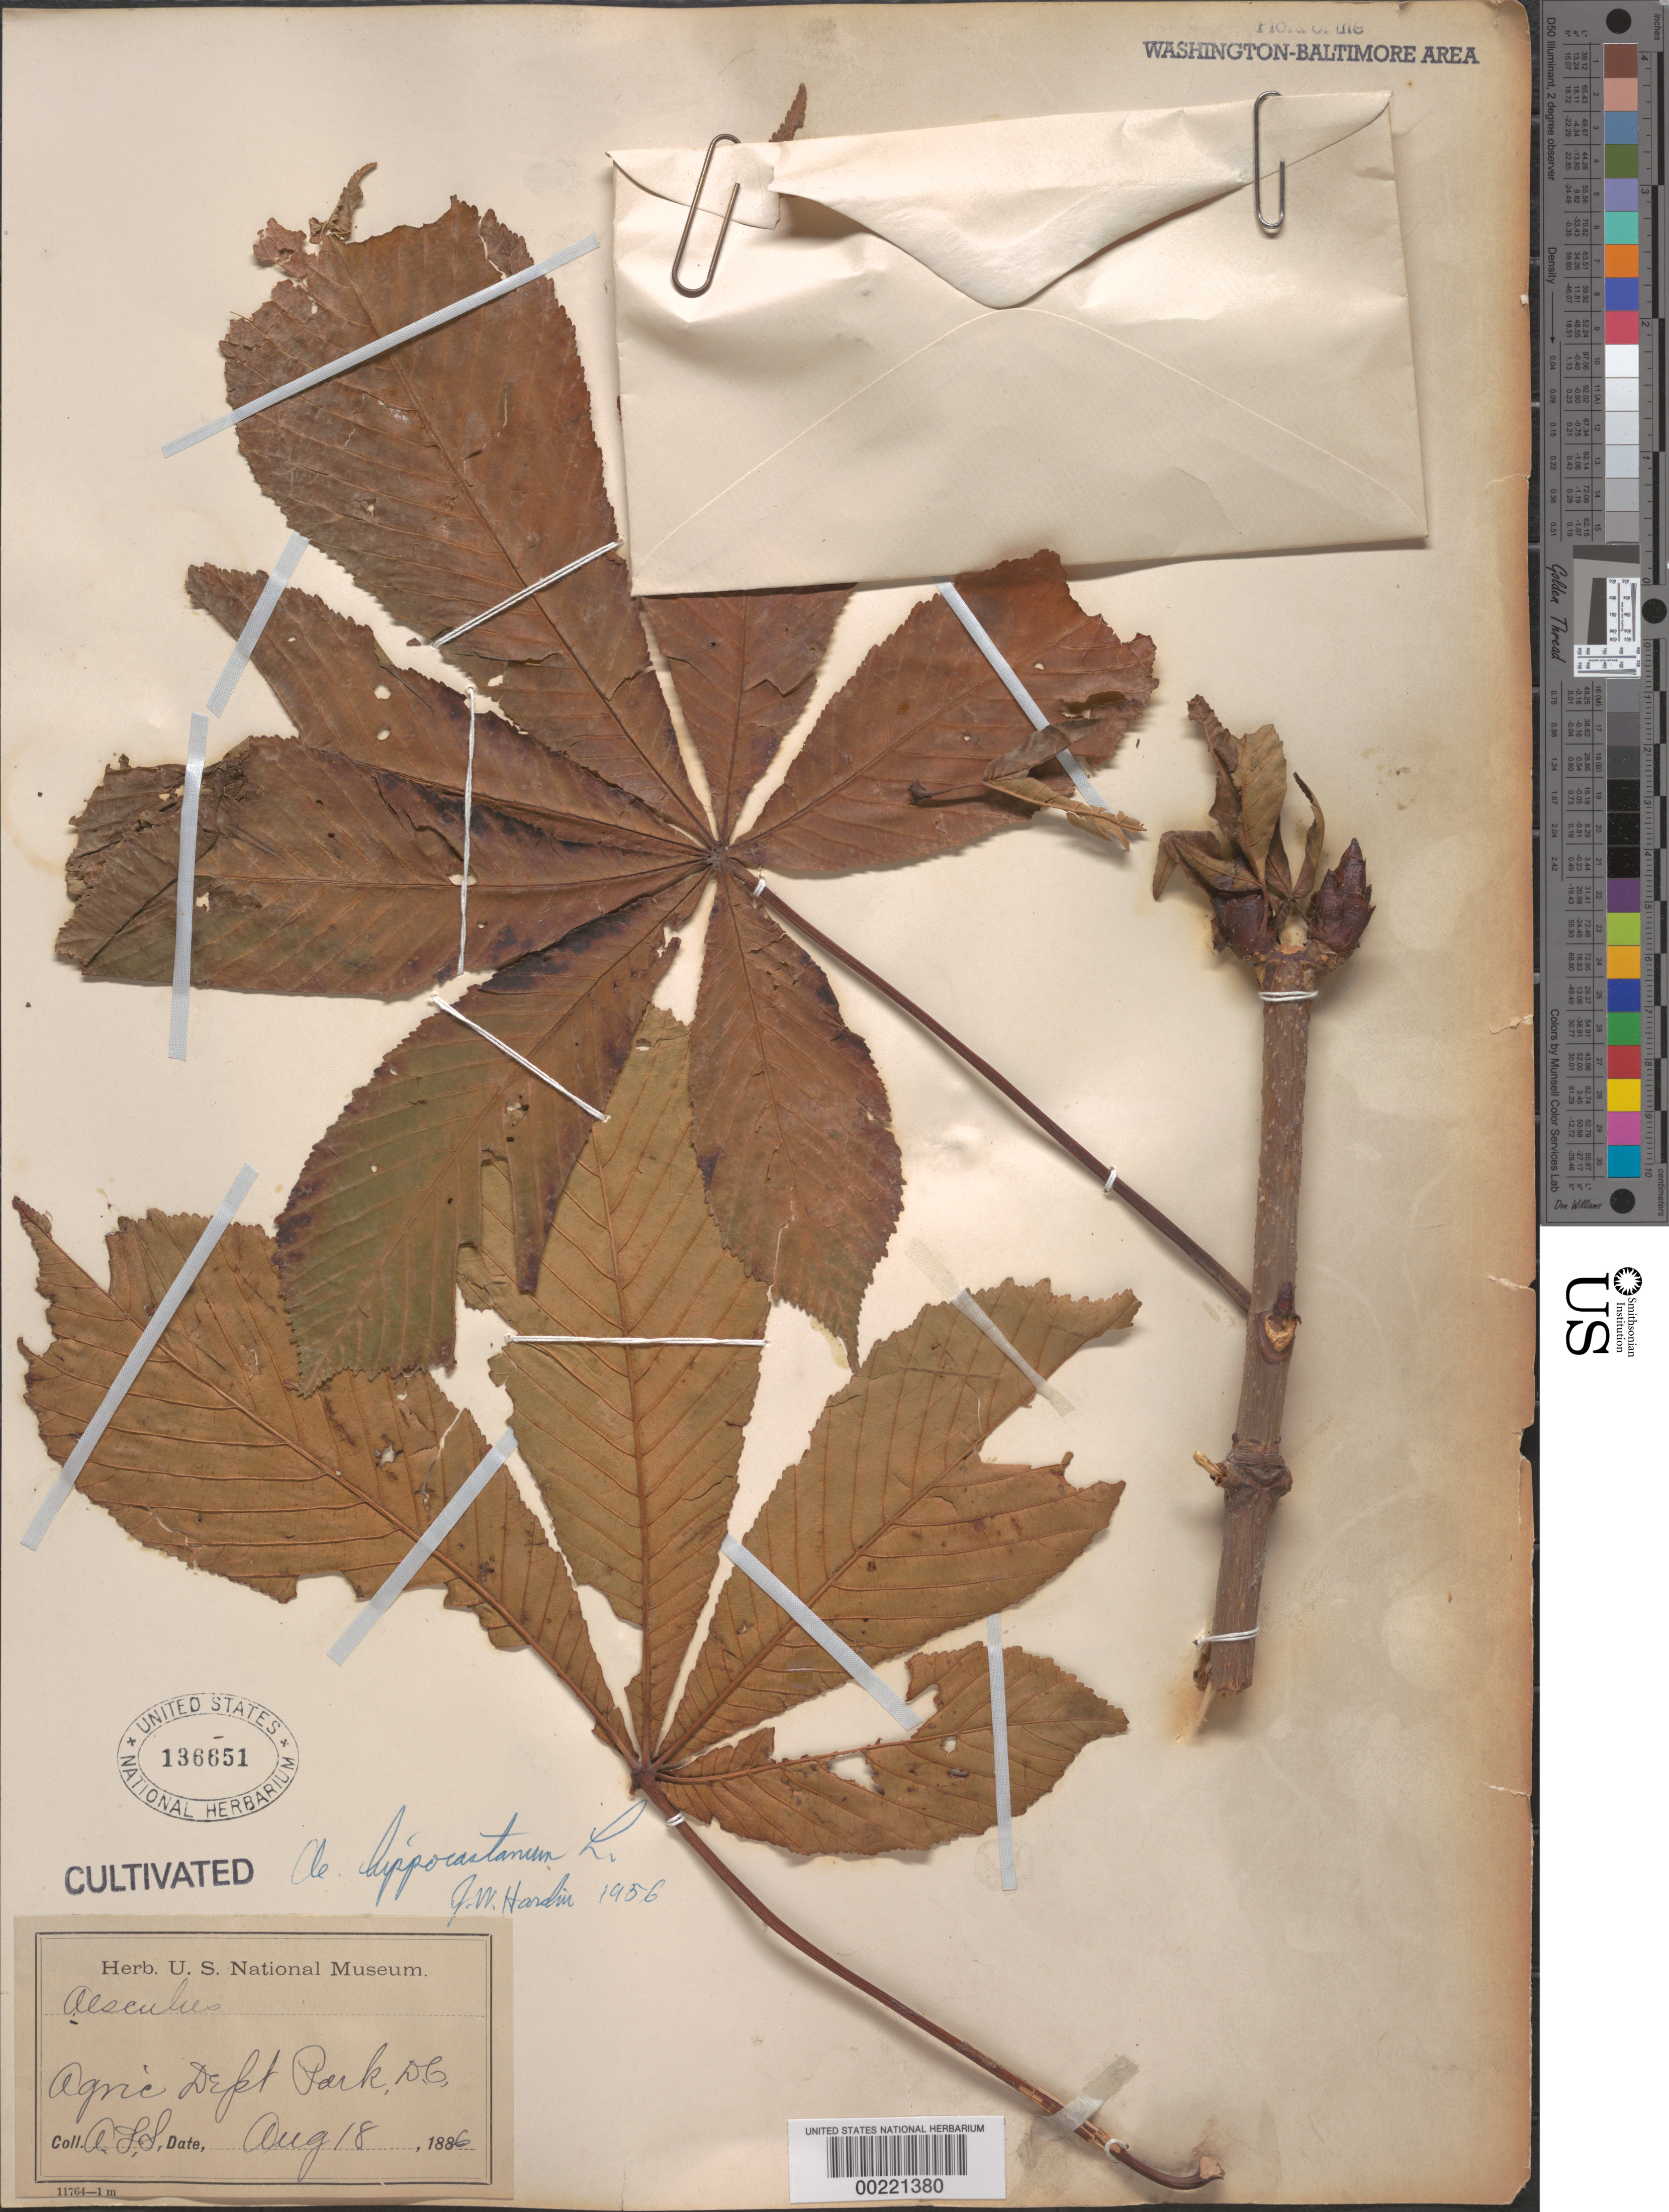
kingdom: Plantae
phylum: Tracheophyta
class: Magnoliopsida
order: Sapindales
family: Sapindaceae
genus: Aesculus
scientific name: Aesculus hippocastanum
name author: L.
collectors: A. L. Schott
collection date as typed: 18 Aug 1886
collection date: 1886-08-18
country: United States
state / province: District of Columbia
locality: Department of Agriculture grounds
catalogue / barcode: US 136651